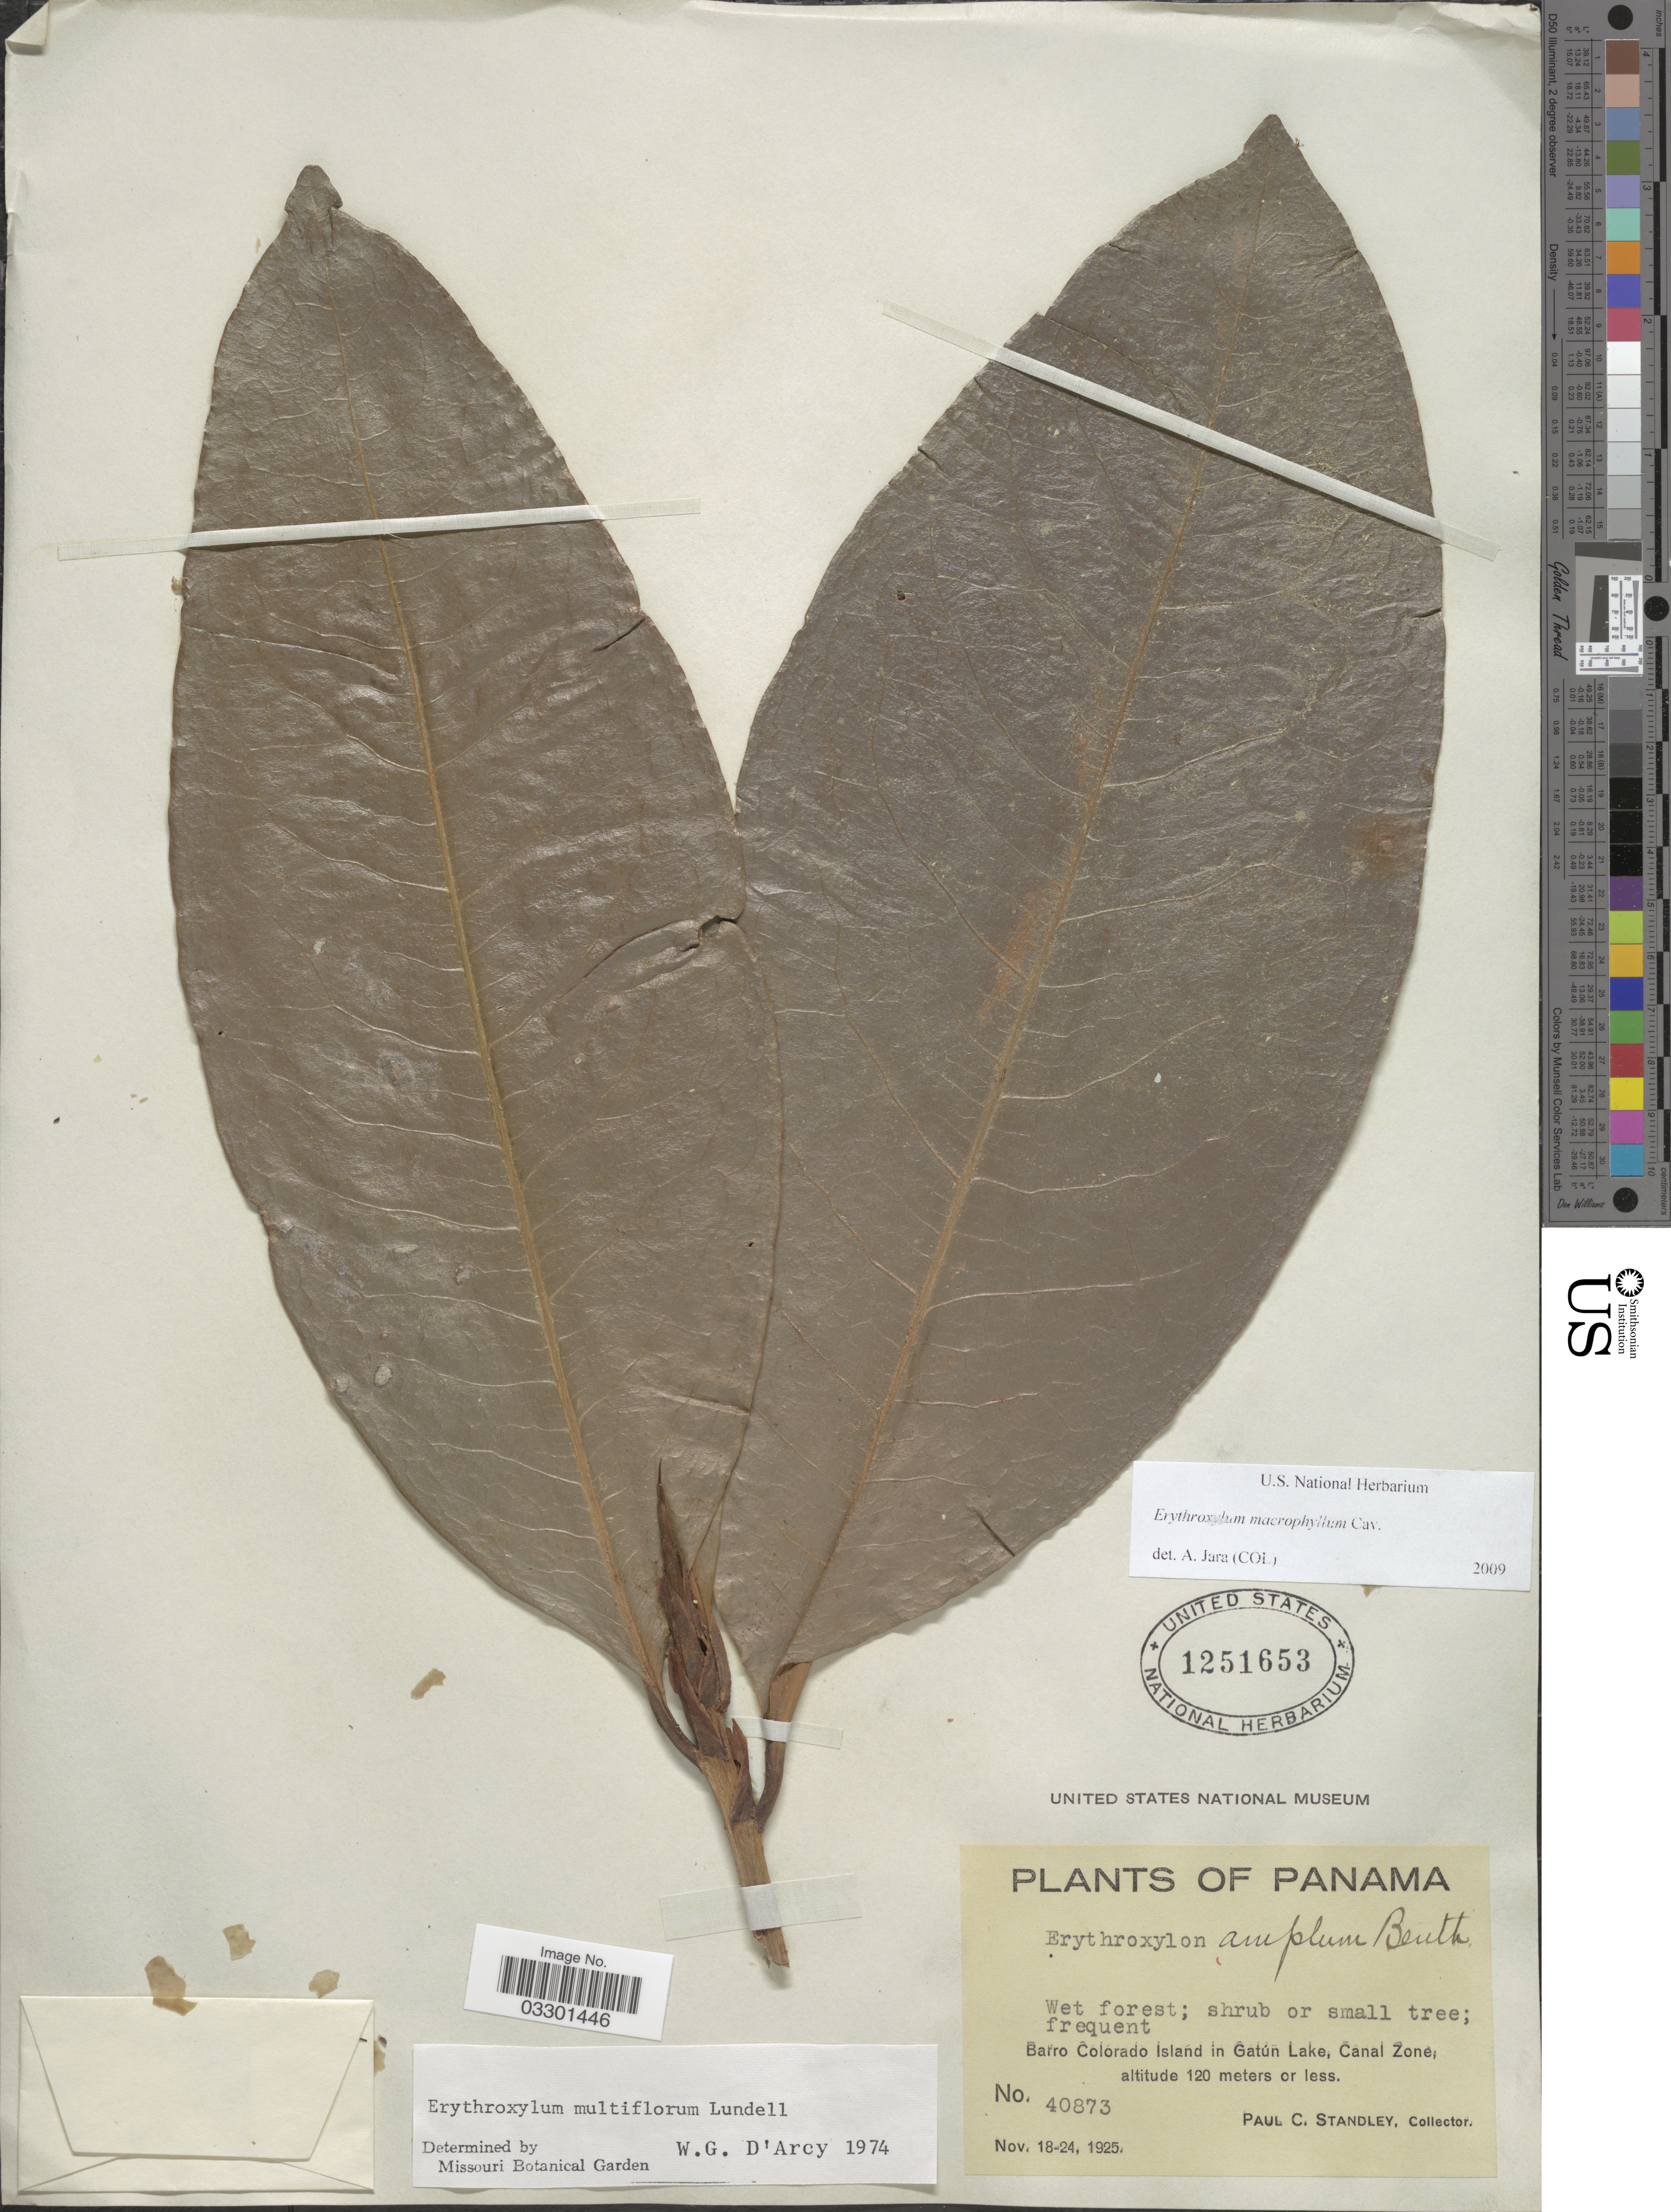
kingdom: Plantae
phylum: Tracheophyta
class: Magnoliopsida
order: Malpighiales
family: Erythroxylaceae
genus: Erythroxylum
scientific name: Erythroxylum macrophyllum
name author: Cav.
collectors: P. C. Standley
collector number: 40873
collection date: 1925-11-18/1925-11-24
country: Panama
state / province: Panamá Oeste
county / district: Canal Zone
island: Barro Colorado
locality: Barro Colorado Island in Gatún Lake, Canal Zone.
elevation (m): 120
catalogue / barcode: US 1251653